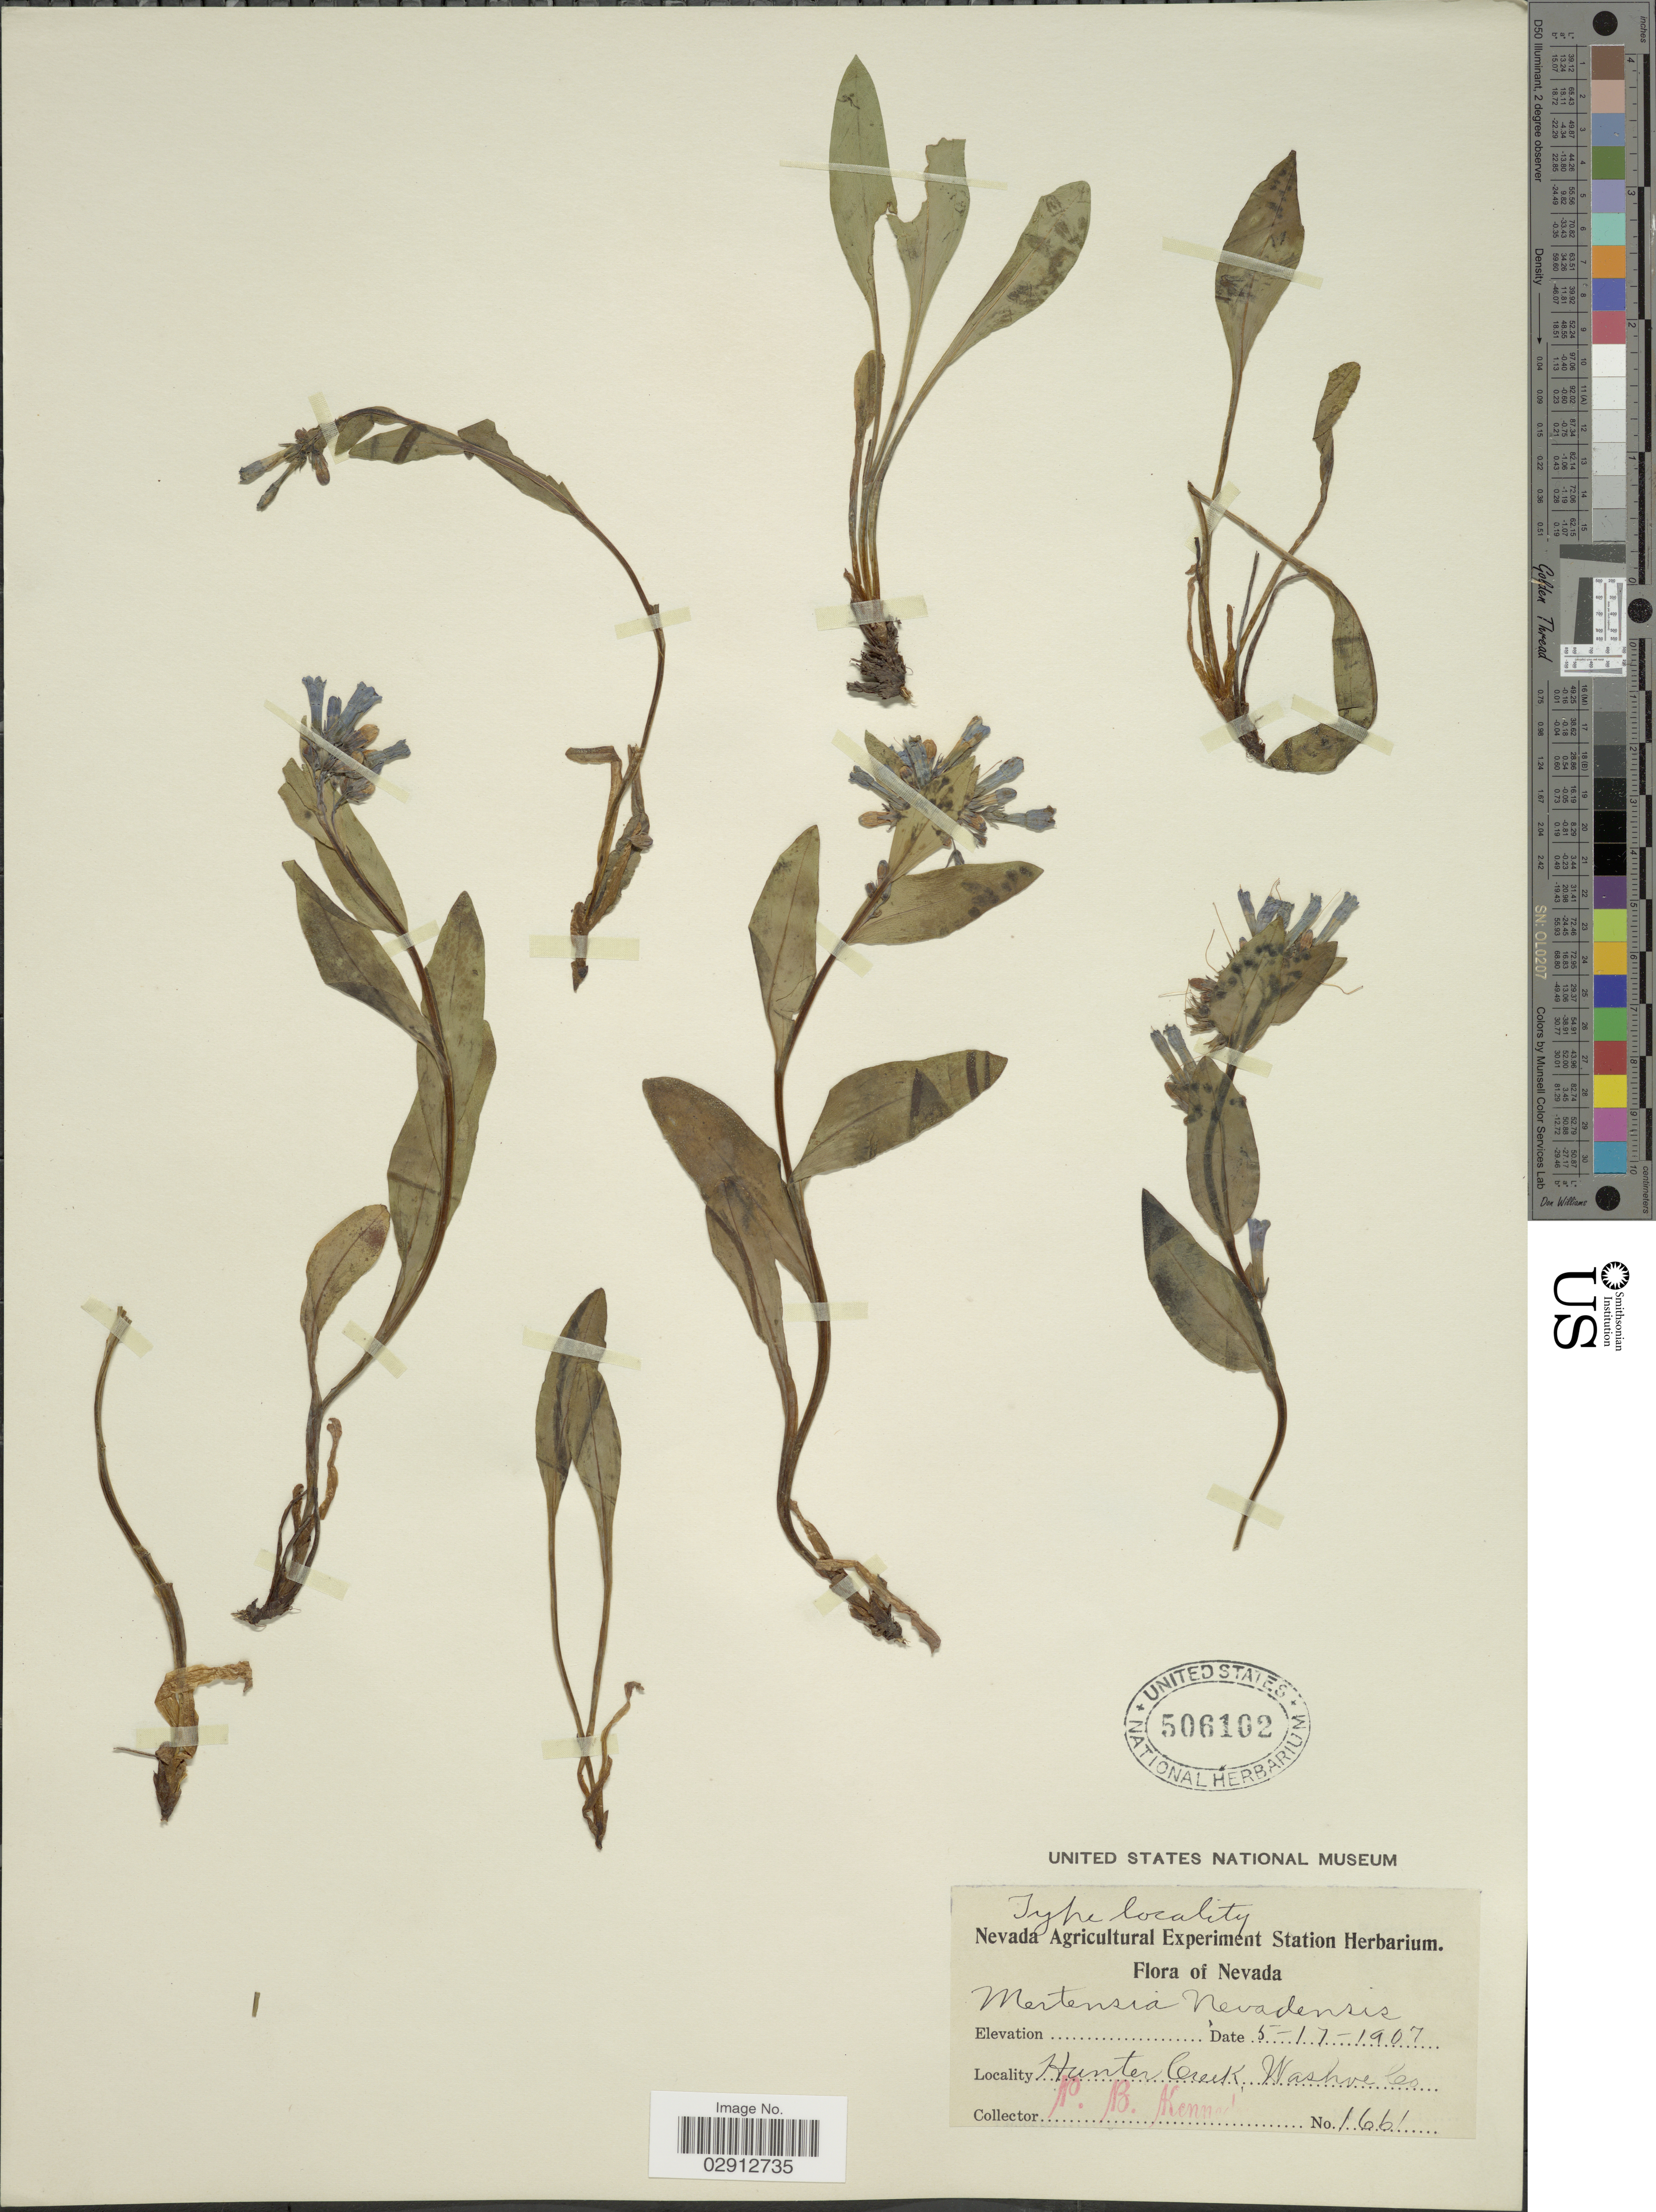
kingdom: Plantae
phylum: Tracheophyta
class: Magnoliopsida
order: Boraginales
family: Boraginaceae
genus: Mertensia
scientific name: Mertensia oblongifolia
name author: (Nutt.) G. Don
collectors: N. Kennedy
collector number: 1661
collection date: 1907-05-17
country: United States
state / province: Nevada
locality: Hunter Creek, Washoe Co.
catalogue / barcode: US 506102